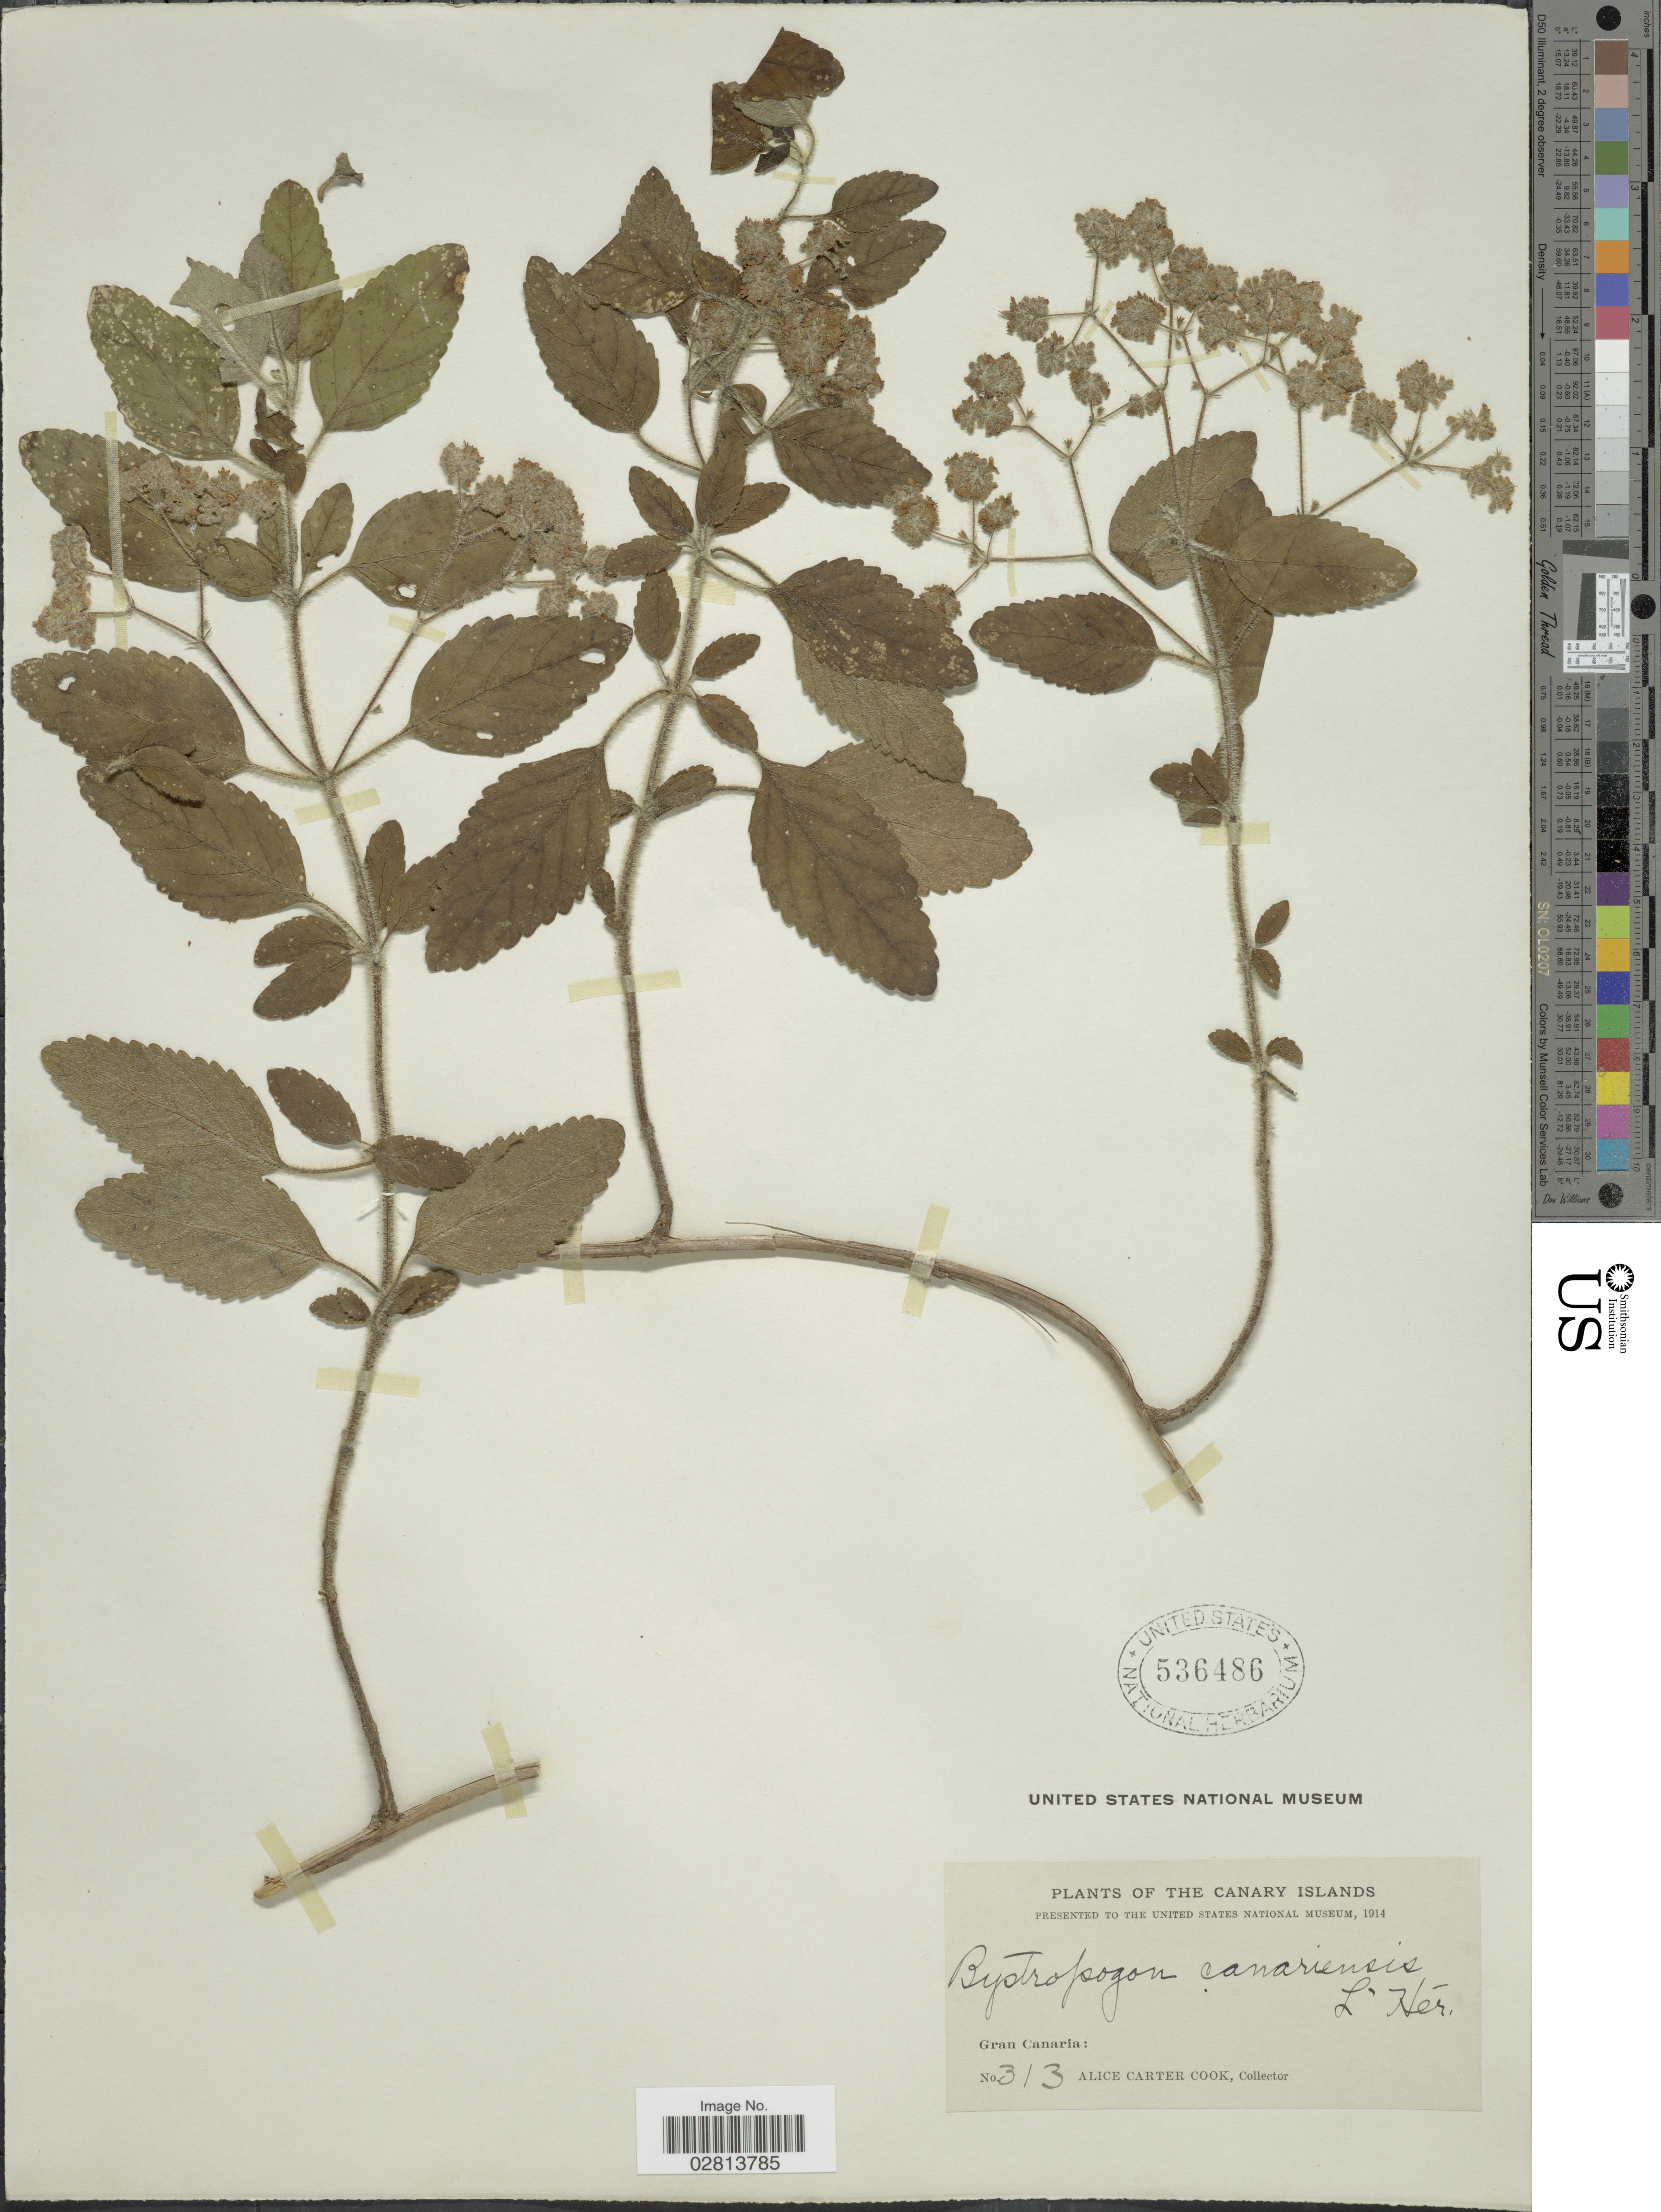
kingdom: Plantae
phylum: Tracheophyta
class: Magnoliopsida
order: Lamiales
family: Lamiaceae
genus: Bystropogon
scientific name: Bystropogon canariensis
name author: (L.) L'Hér.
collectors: Alice C. Cook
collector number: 313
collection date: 1914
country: Spain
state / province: Canarias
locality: The Canary Islands, Gran Canaria.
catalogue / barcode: US 536486